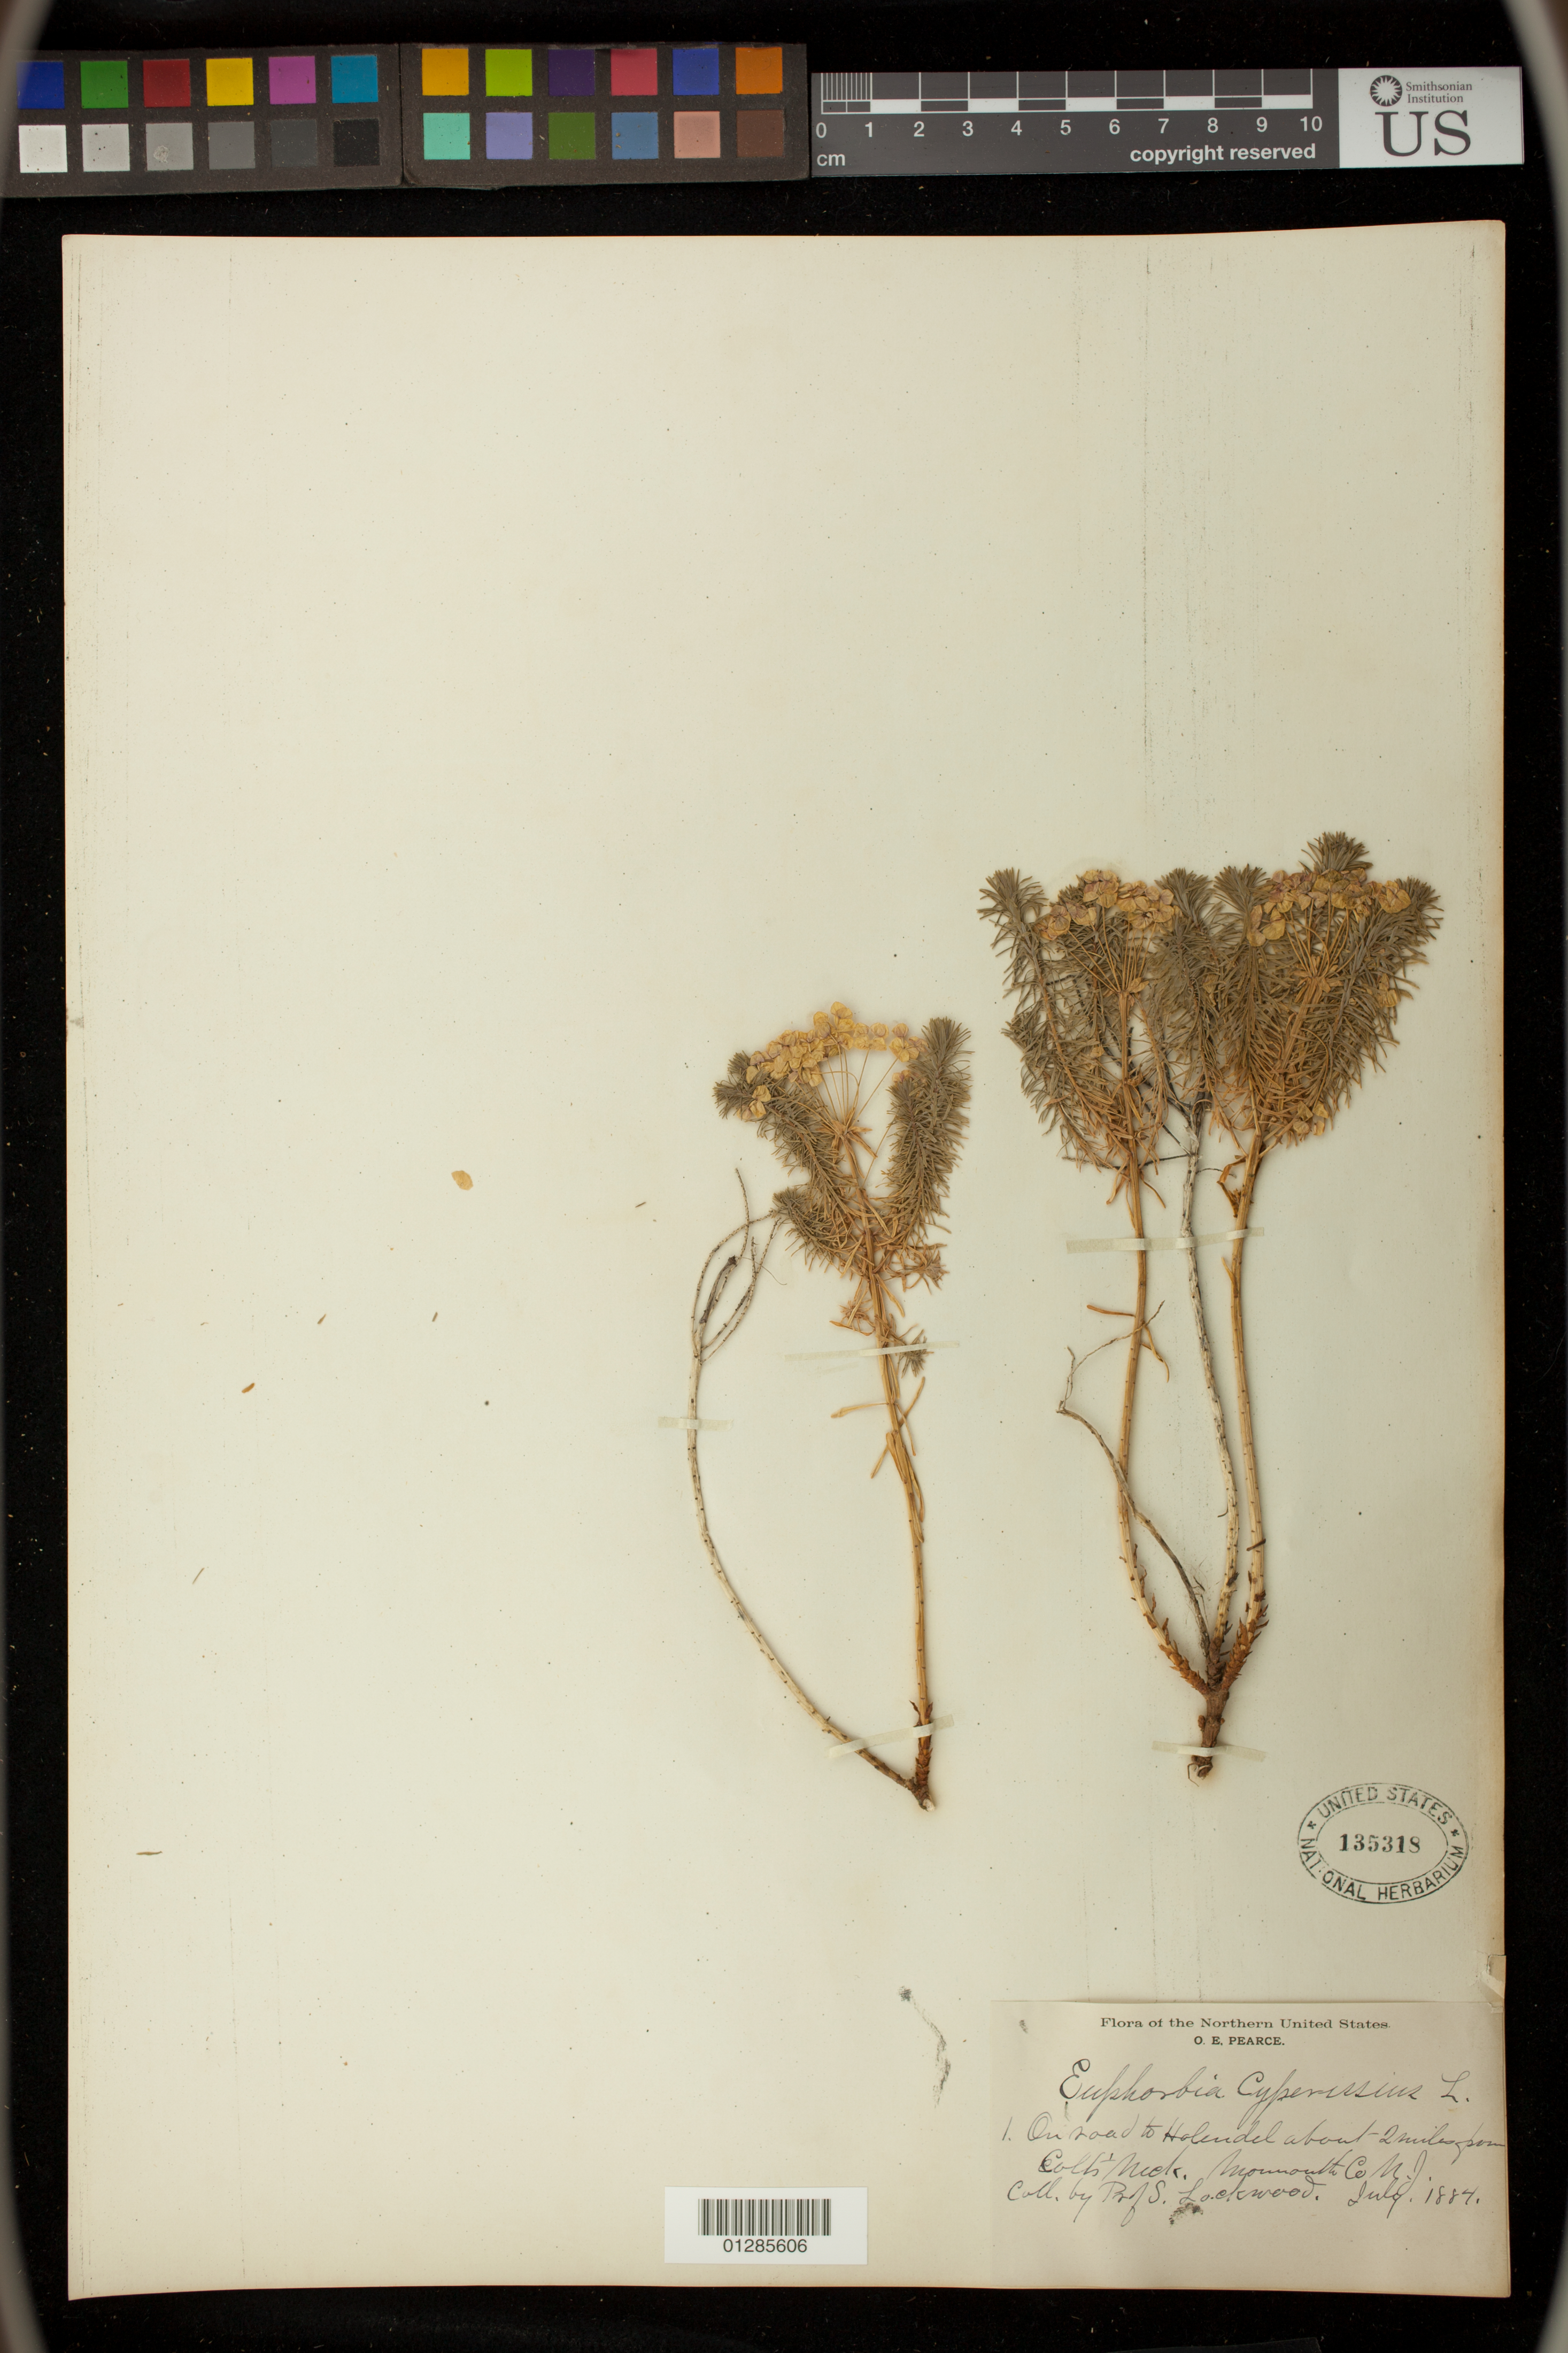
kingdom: Plantae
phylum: Tracheophyta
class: Magnoliopsida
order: Malpighiales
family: Euphorbiaceae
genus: Euphorbia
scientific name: Euphorbia cyparissias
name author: L.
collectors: S. Lockwood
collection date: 1887-07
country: United States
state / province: New Jersey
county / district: Monmouth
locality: On road to Holmdel about 2 miles from Colts Neck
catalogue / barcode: US 135318